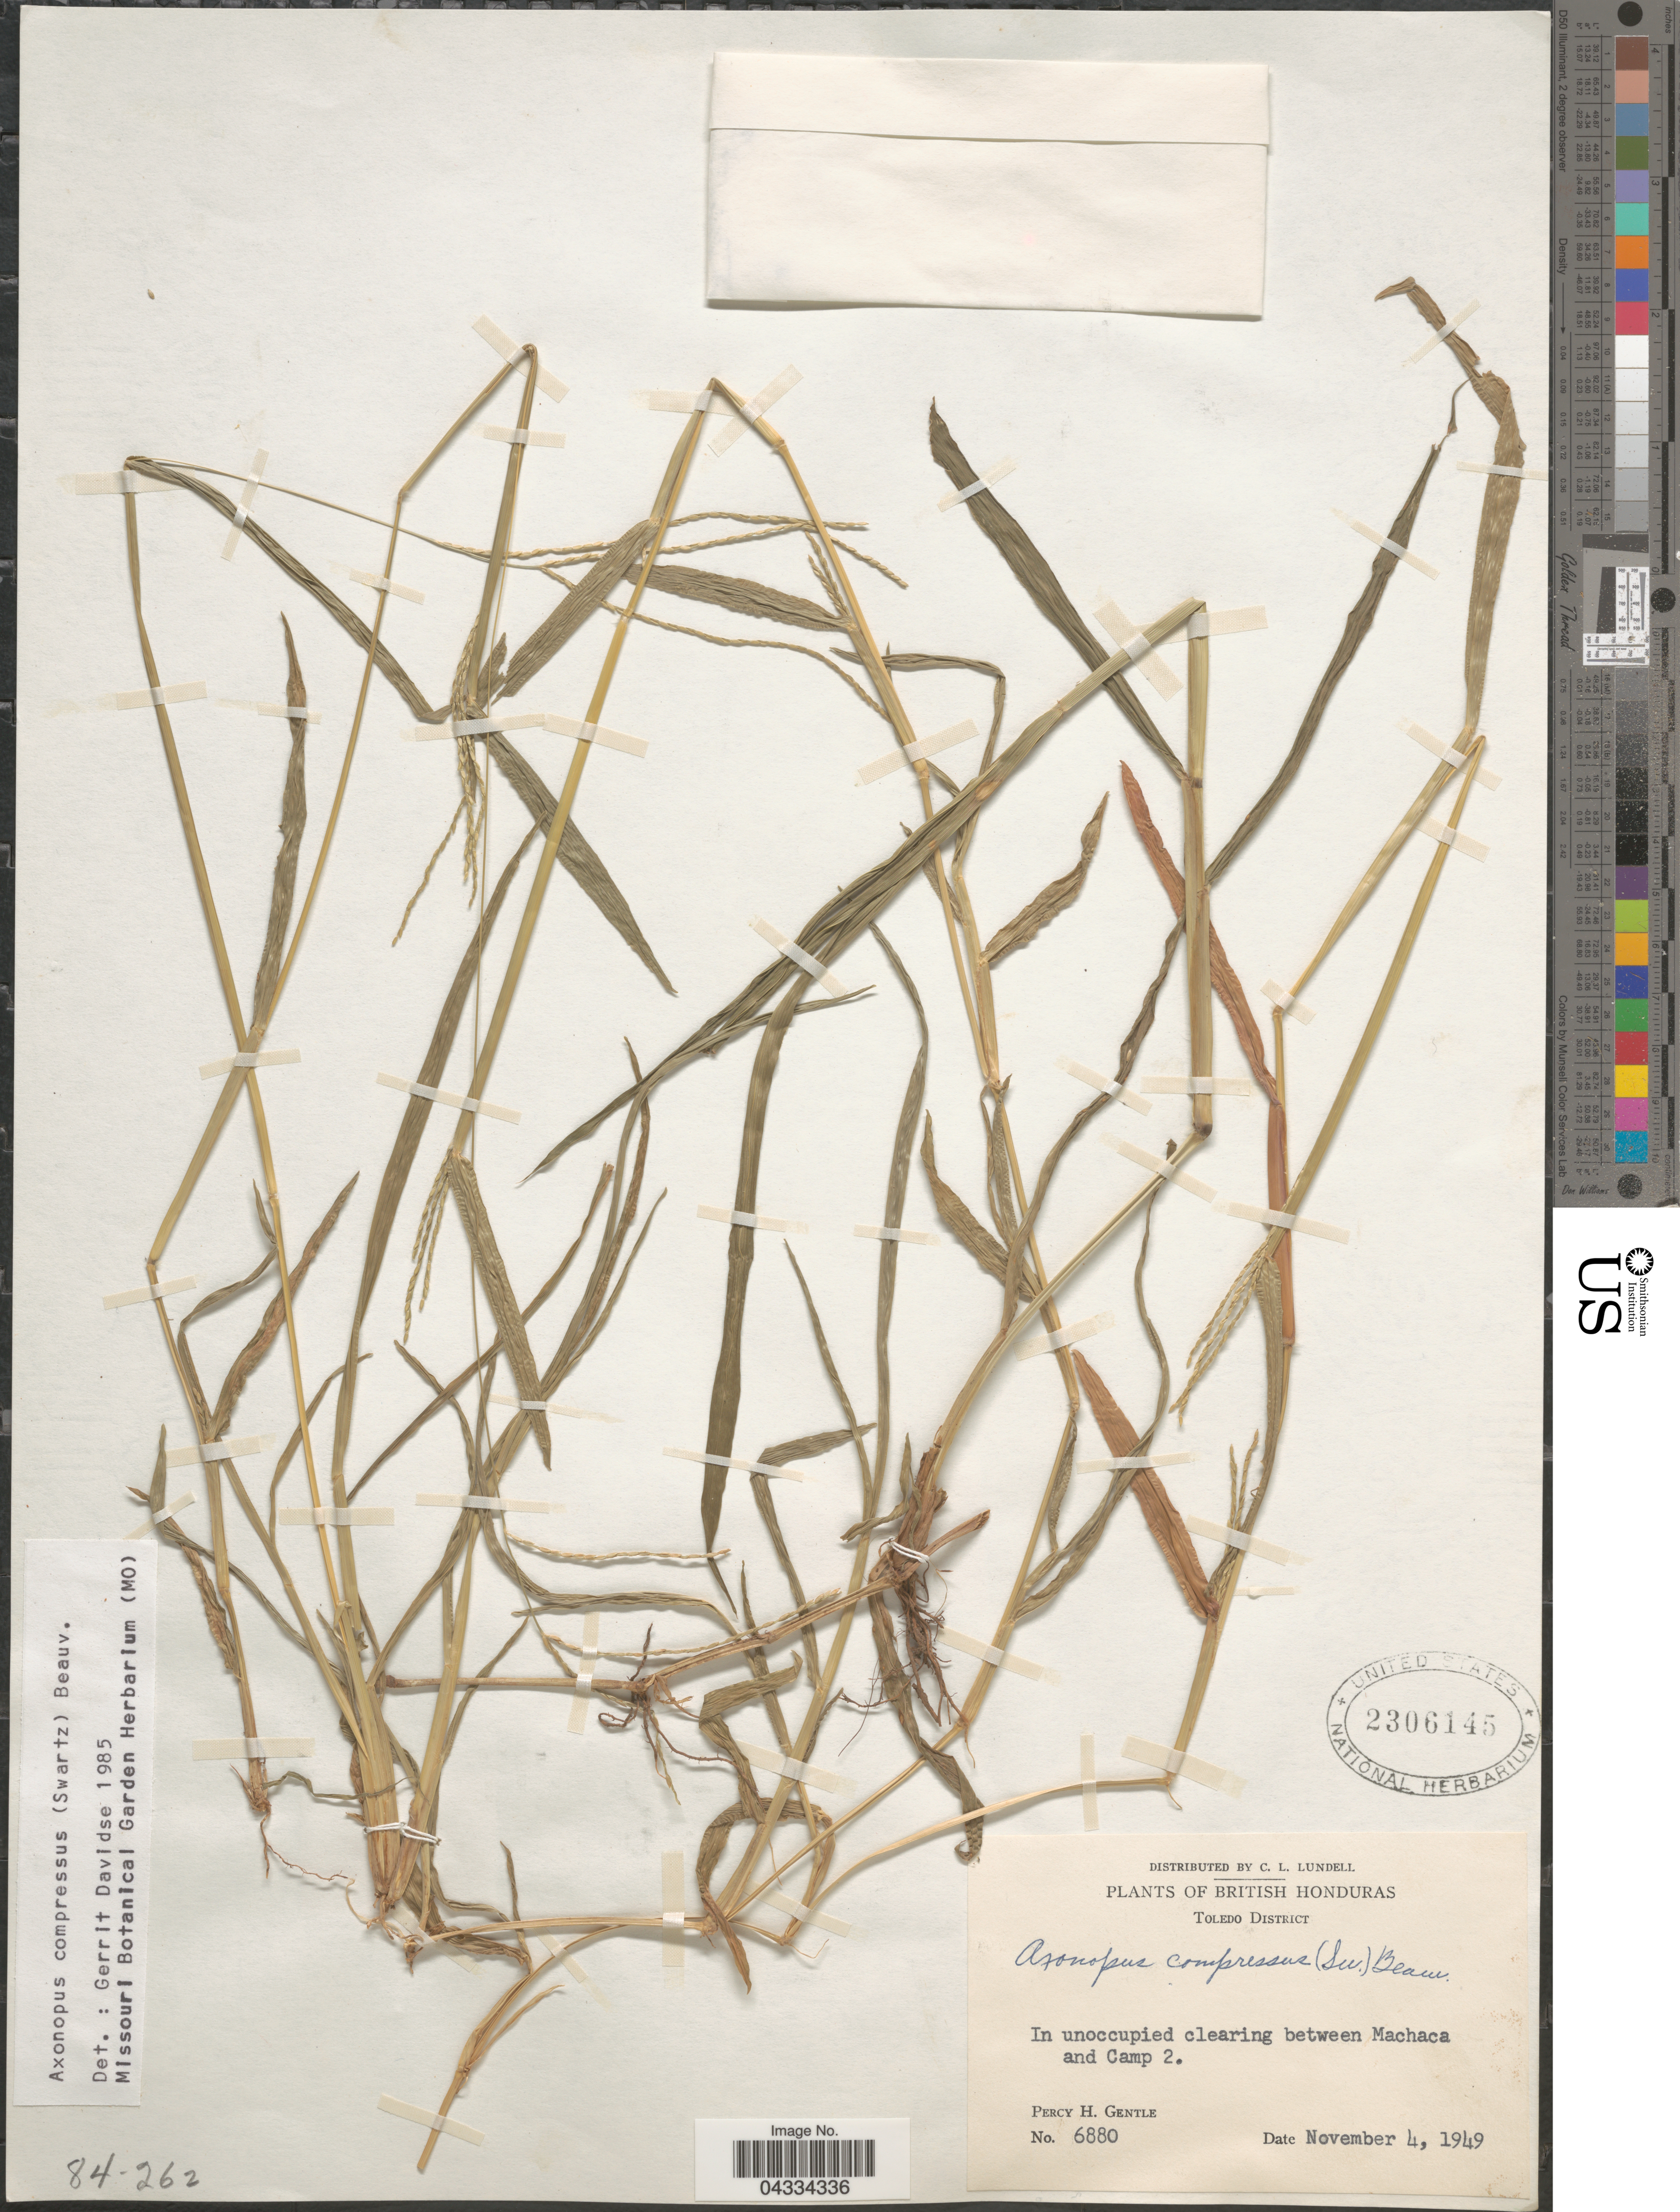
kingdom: Plantae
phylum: Tracheophyta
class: Liliopsida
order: Poales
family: Poaceae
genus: Axonopus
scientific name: Axonopus compressus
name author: (Sw.) P. Beauv.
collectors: P. H. Gentle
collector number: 6880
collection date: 1949-11-04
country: Belize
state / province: Toledo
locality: British Honduras. Toledo District. In unoccupied clearing between Machaca and Camp 2.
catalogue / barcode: US 2306145